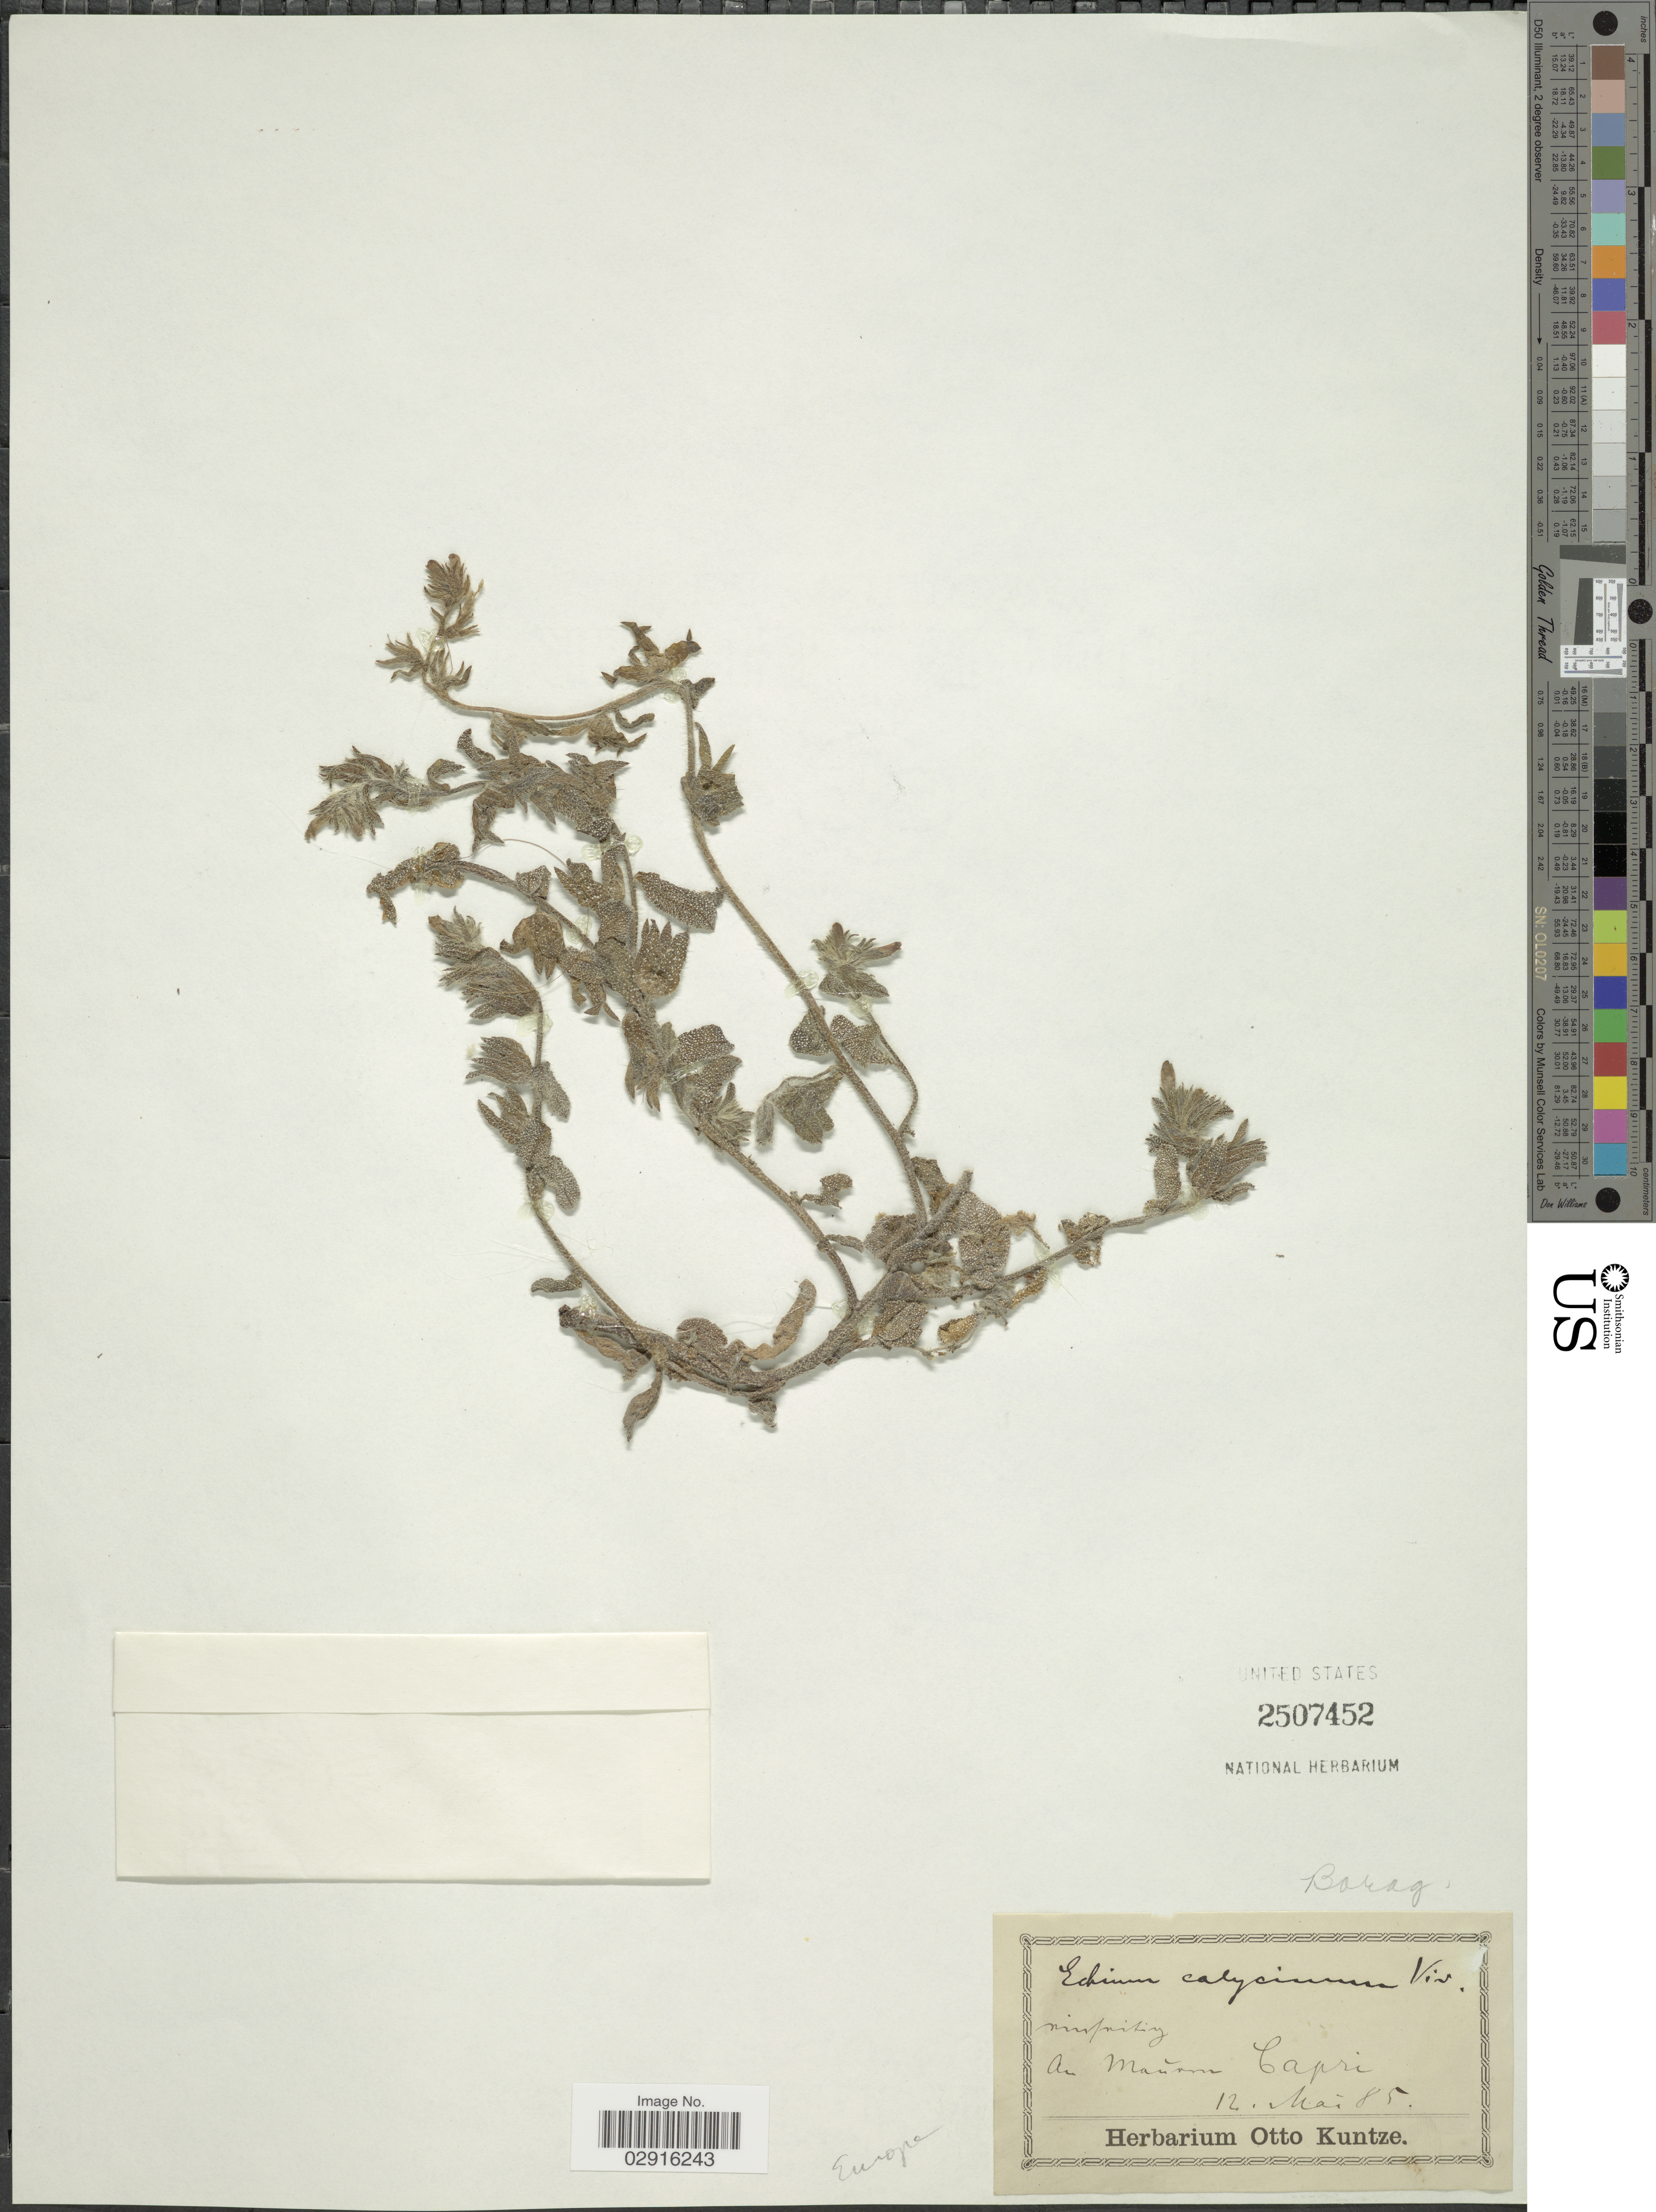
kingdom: Plantae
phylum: Tracheophyta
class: Magnoliopsida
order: Boraginales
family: Boraginaceae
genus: Echium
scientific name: Echium calycinum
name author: Viv.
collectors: ex herb. Otto Kuntze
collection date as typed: Transcribed d/m/y: 12/5/85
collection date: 1885-05-12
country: Italy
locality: An Manam Capri. [interpreted]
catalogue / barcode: US 2507452